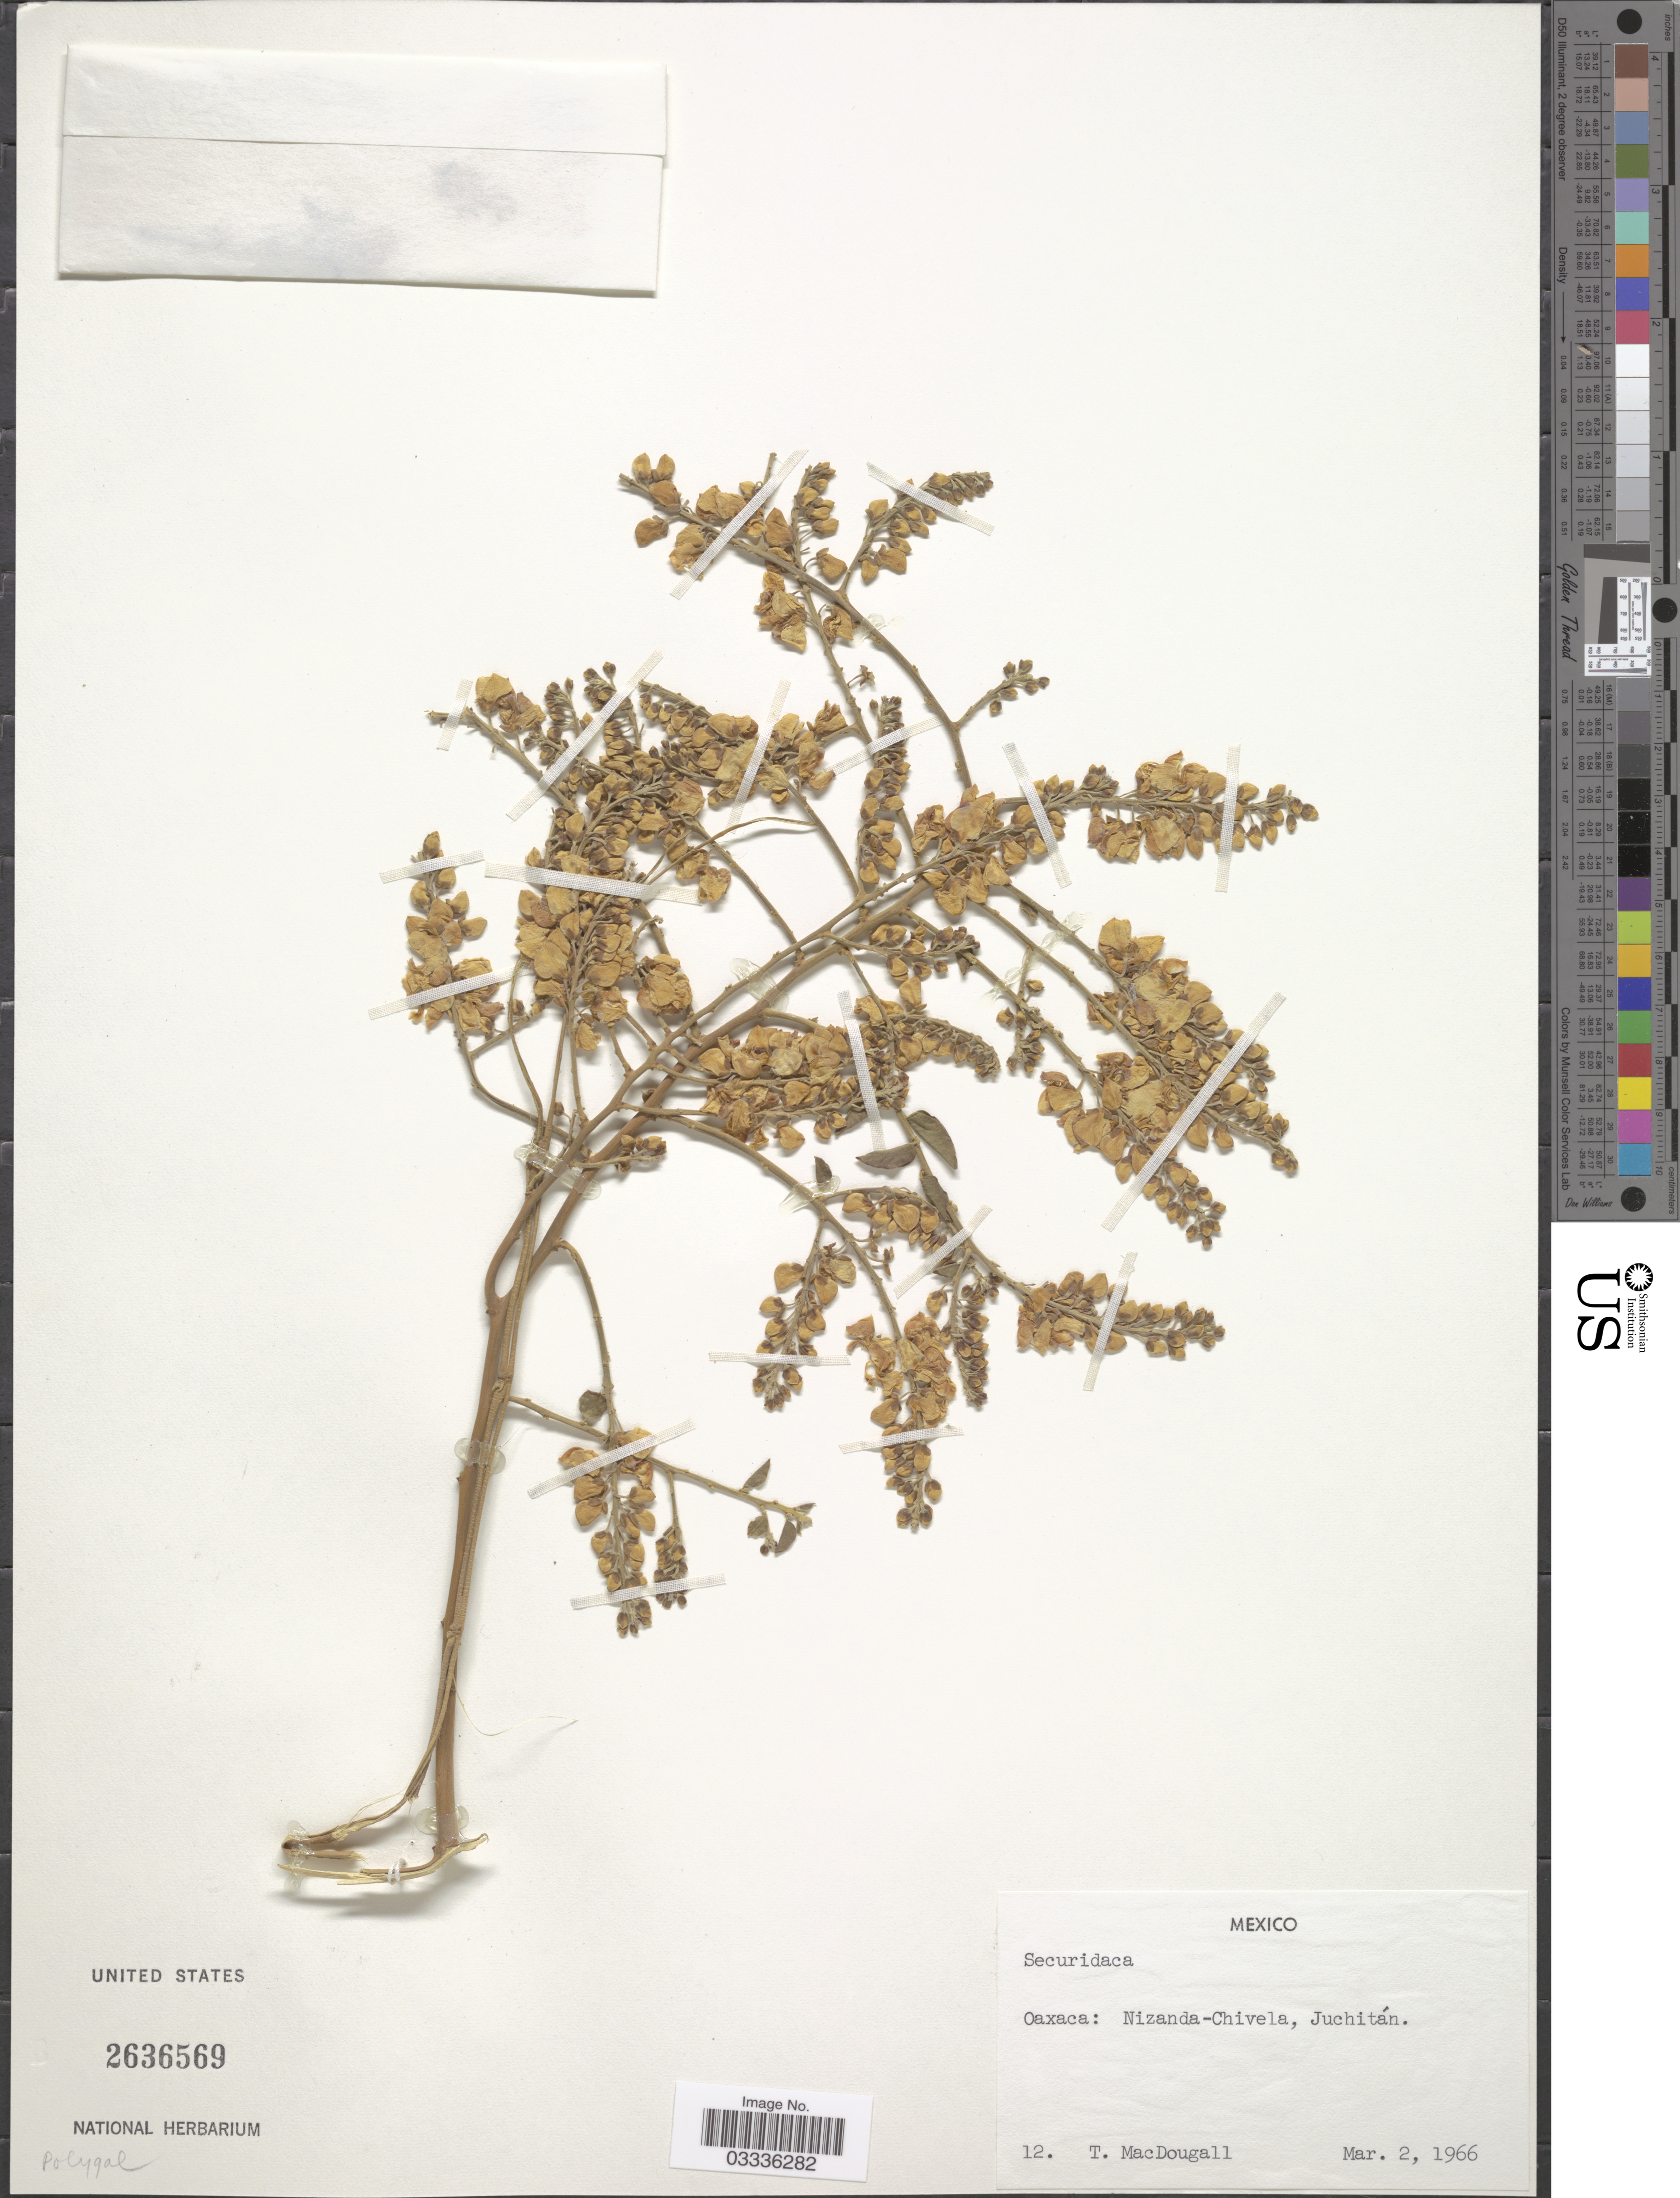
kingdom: Plantae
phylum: Tracheophyta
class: Magnoliopsida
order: Fabales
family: Polygalaceae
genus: Securidaca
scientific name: Securidaca sp.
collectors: T. B. MacDougall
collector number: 12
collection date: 1966-03-02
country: Mexico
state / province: Oaxaca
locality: Nizanda-Chivela, Juchitán.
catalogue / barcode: US 2636569